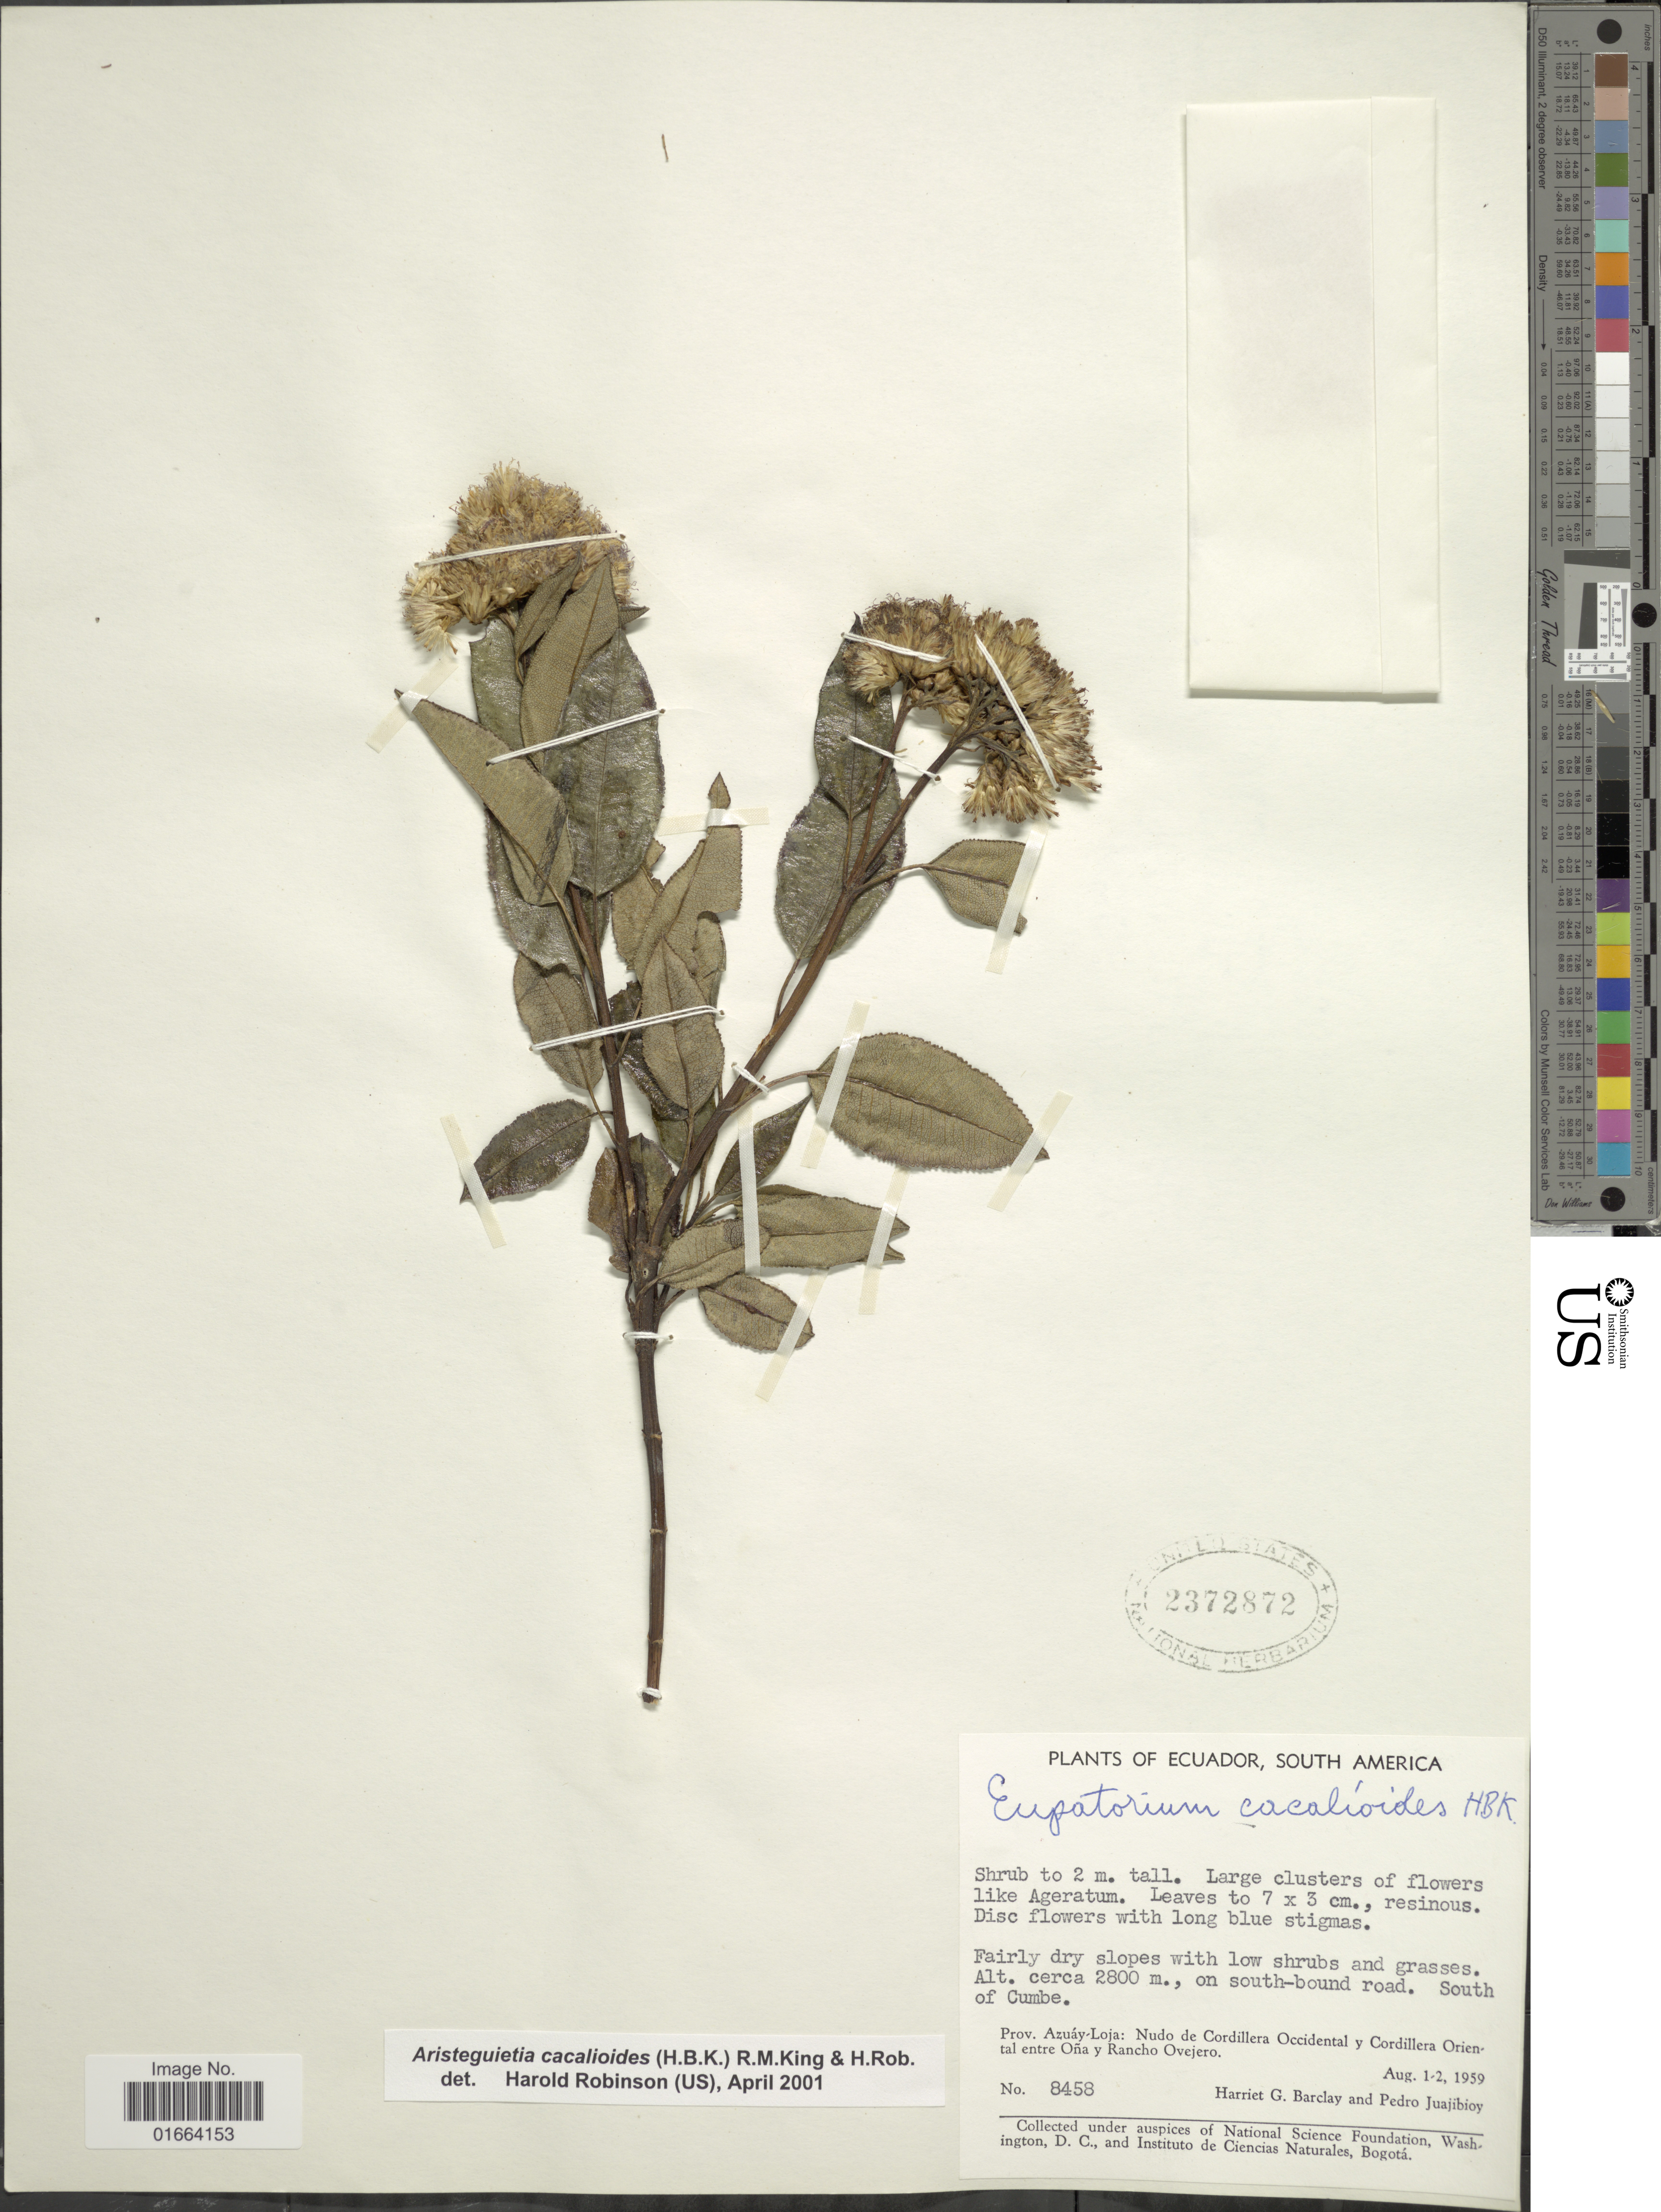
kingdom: Plantae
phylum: Tracheophyta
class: Magnoliopsida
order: Asterales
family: Asteraceae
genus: Aristeguietia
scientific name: Aristeguietia cacalioides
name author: (Kunth) R.M. King & H. Rob.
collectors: H. G. Barclay & P. Juajibioy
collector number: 8458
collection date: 1959-08-01/1959-08-02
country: Ecuador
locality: Prov. Azuáy-Loja: Nudo de Cordillera Occidental y Cordillera Oriental entre Oña y Rancho Ovejero. South of Cumbe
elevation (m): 2800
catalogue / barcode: US 2372872